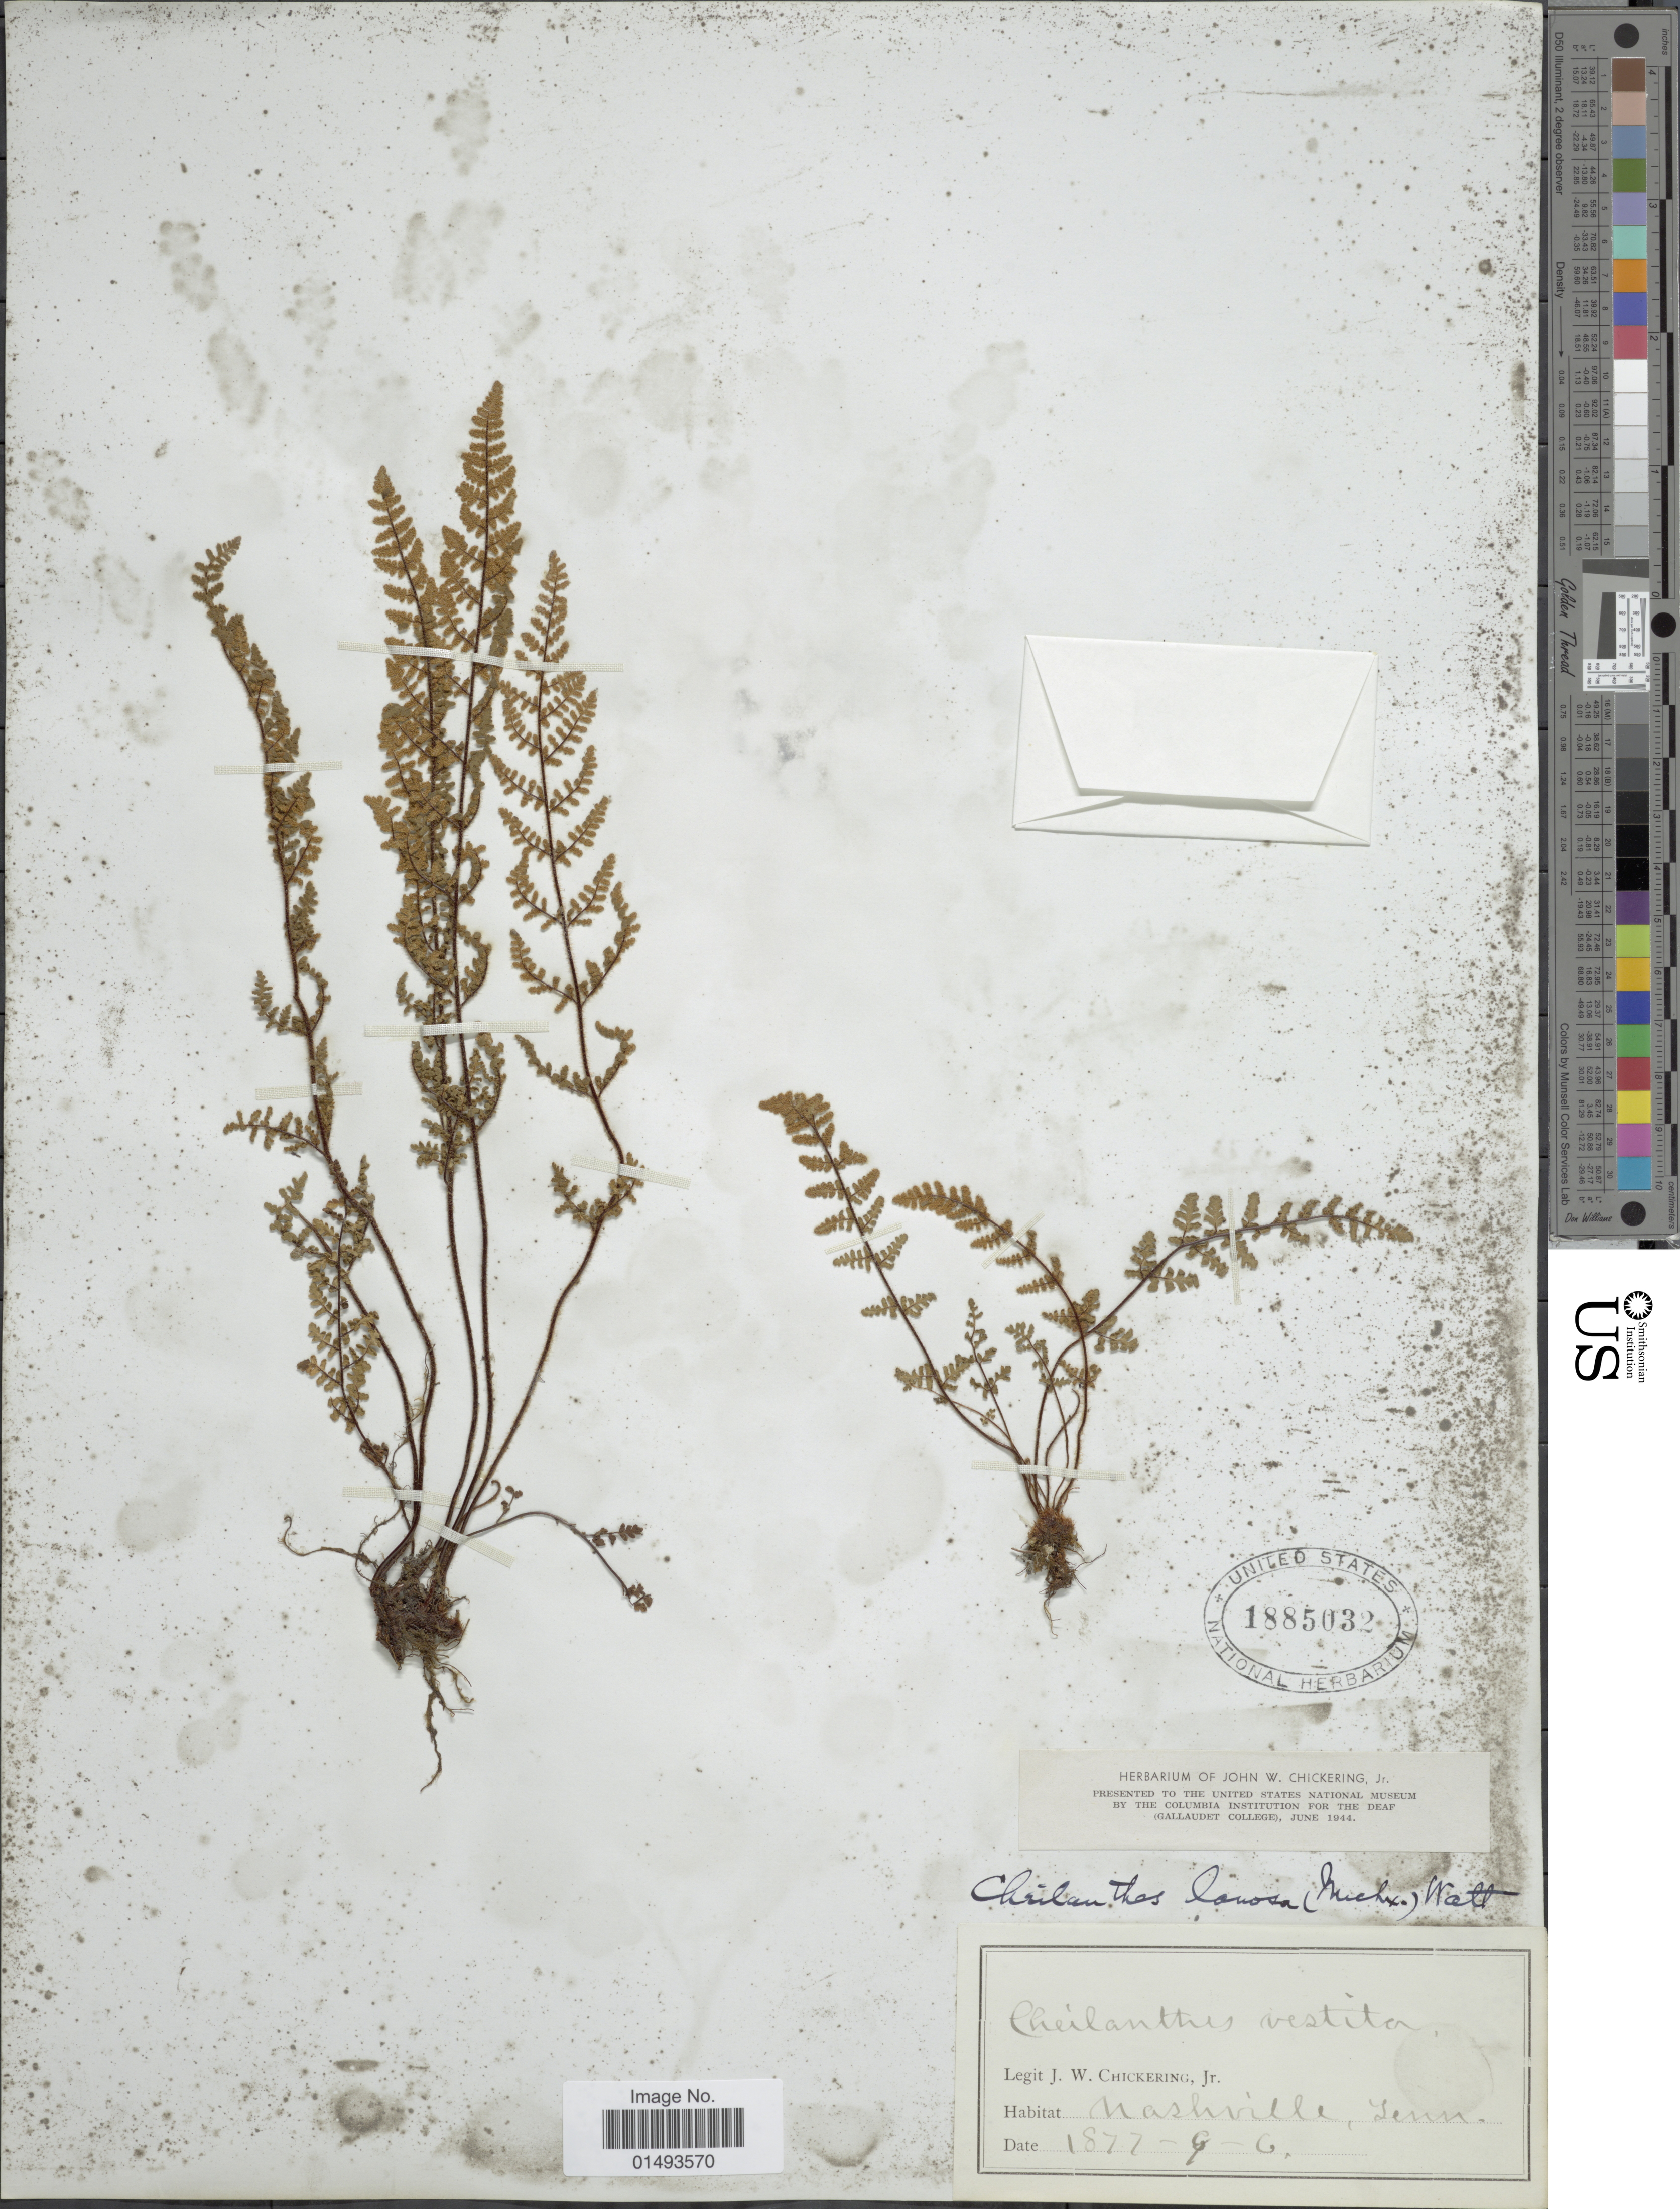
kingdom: Plantae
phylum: Tracheophyta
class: Polypodiopsida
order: Polypodiales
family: Pteridaceae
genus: Myriopteris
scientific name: Myriopteris lanosa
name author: (Michx.) Grusz & Windham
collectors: J. Chickering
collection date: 1877-09-06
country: United States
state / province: Tennessee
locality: Nashville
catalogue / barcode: US 1885032